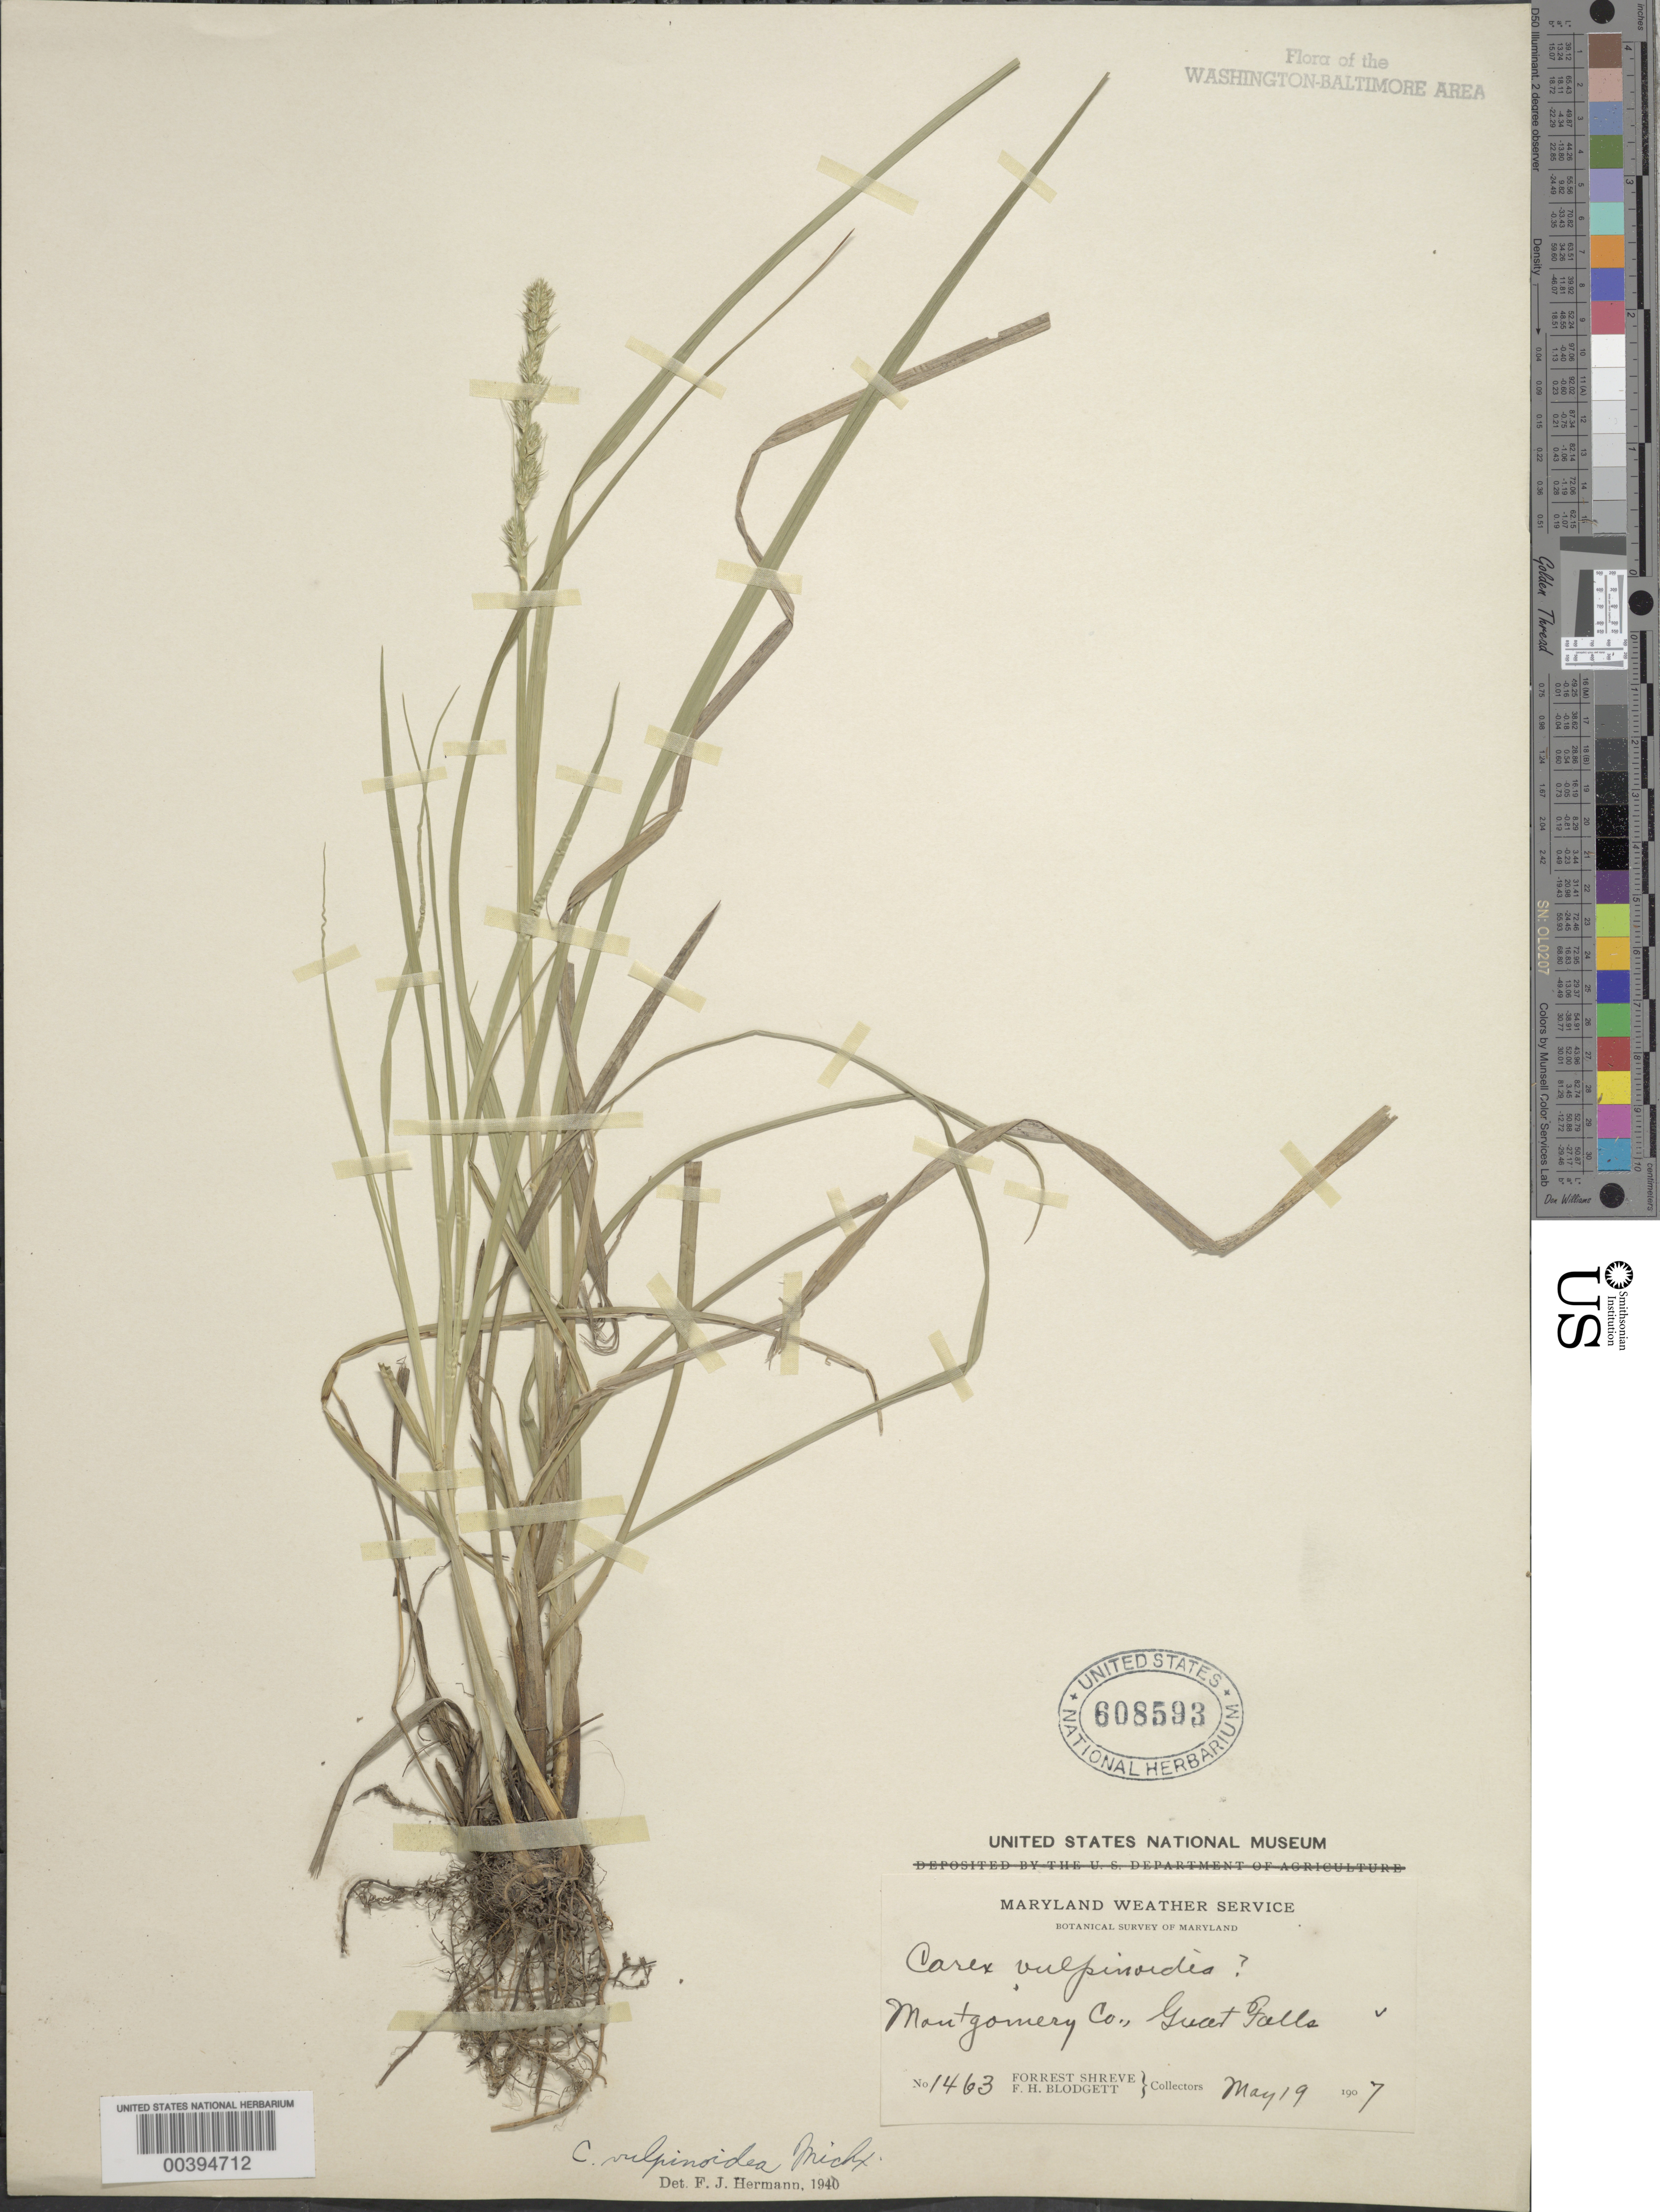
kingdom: Plantae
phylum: Tracheophyta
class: Liliopsida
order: Poales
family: Cyperaceae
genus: Carex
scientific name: Carex vulpinoidea Michx.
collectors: F. Shreve & F. H. Blodgett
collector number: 1463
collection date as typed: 19 May 1907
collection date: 1907-05-19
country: United States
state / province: Maryland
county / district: Montgomery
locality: Great Falls C. & O. Canal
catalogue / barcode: US 608593